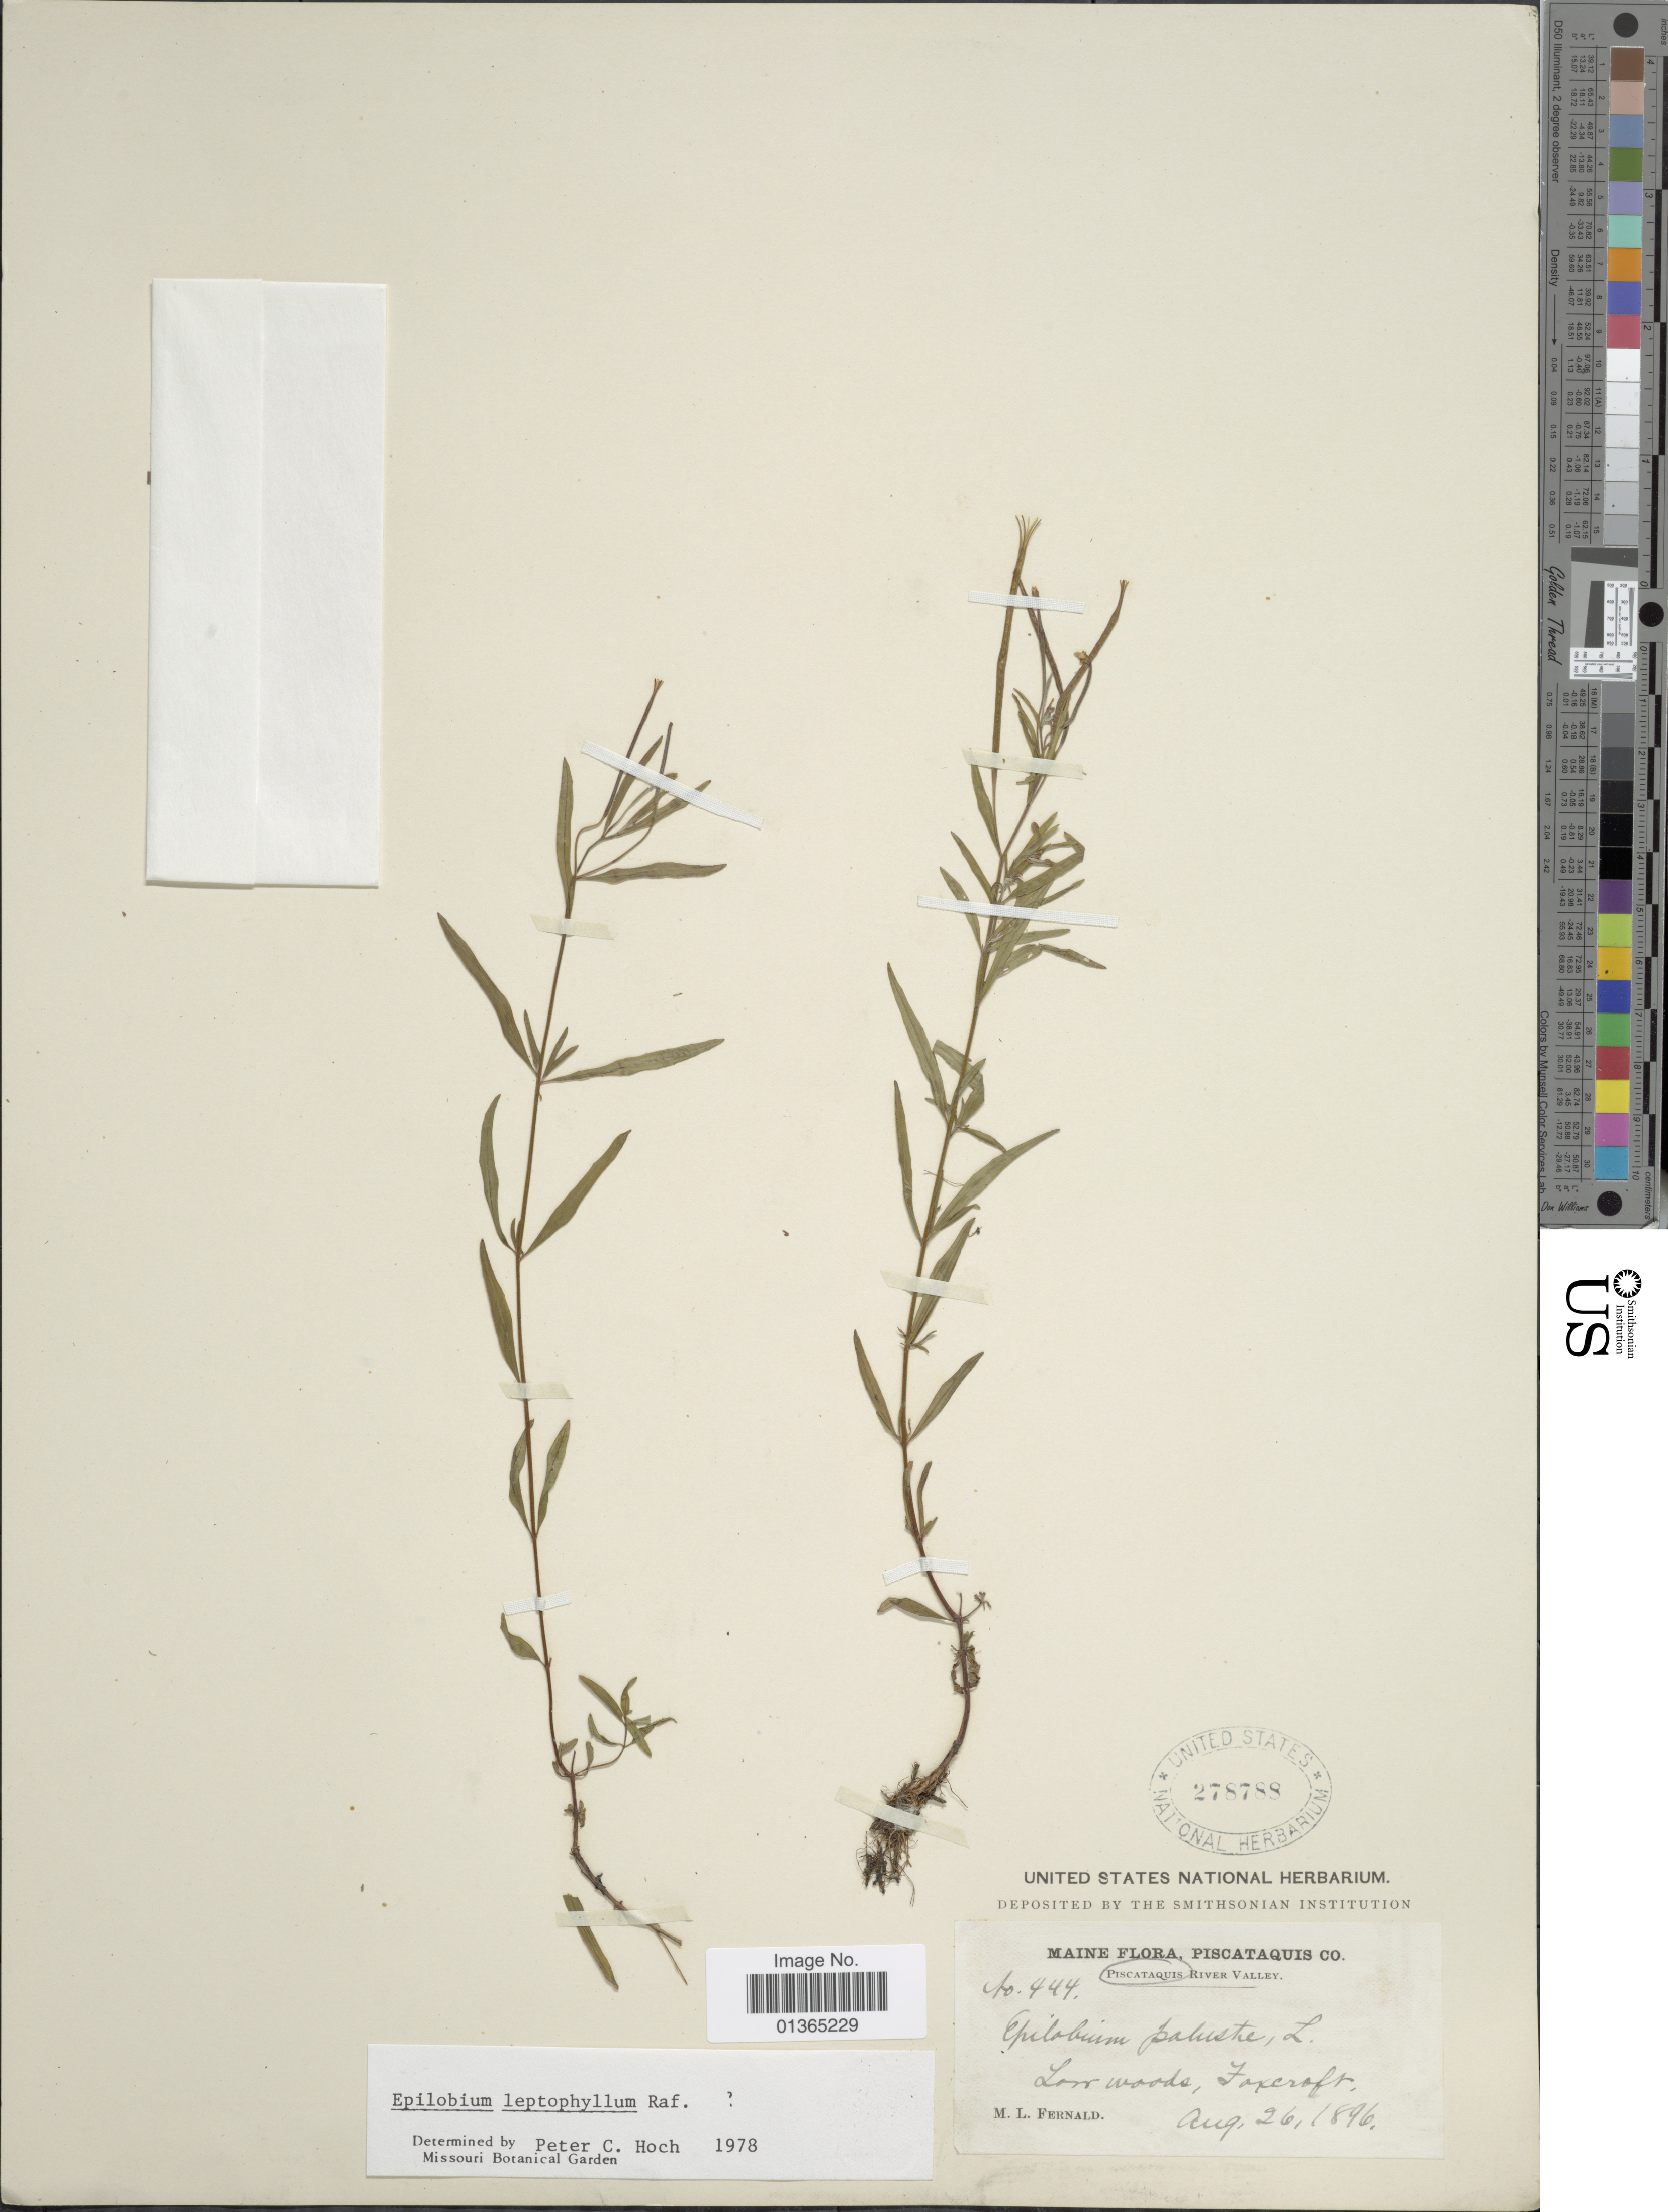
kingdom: Plantae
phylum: Tracheophyta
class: Magnoliopsida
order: Myrtales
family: Onagraceae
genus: Epilobium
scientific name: Epilobium leptophyllum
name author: Raf.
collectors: M. L. Fernald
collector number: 444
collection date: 1896-08-26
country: United States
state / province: Maine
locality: Piscataquis Co. Foxcroft.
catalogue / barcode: US 278788